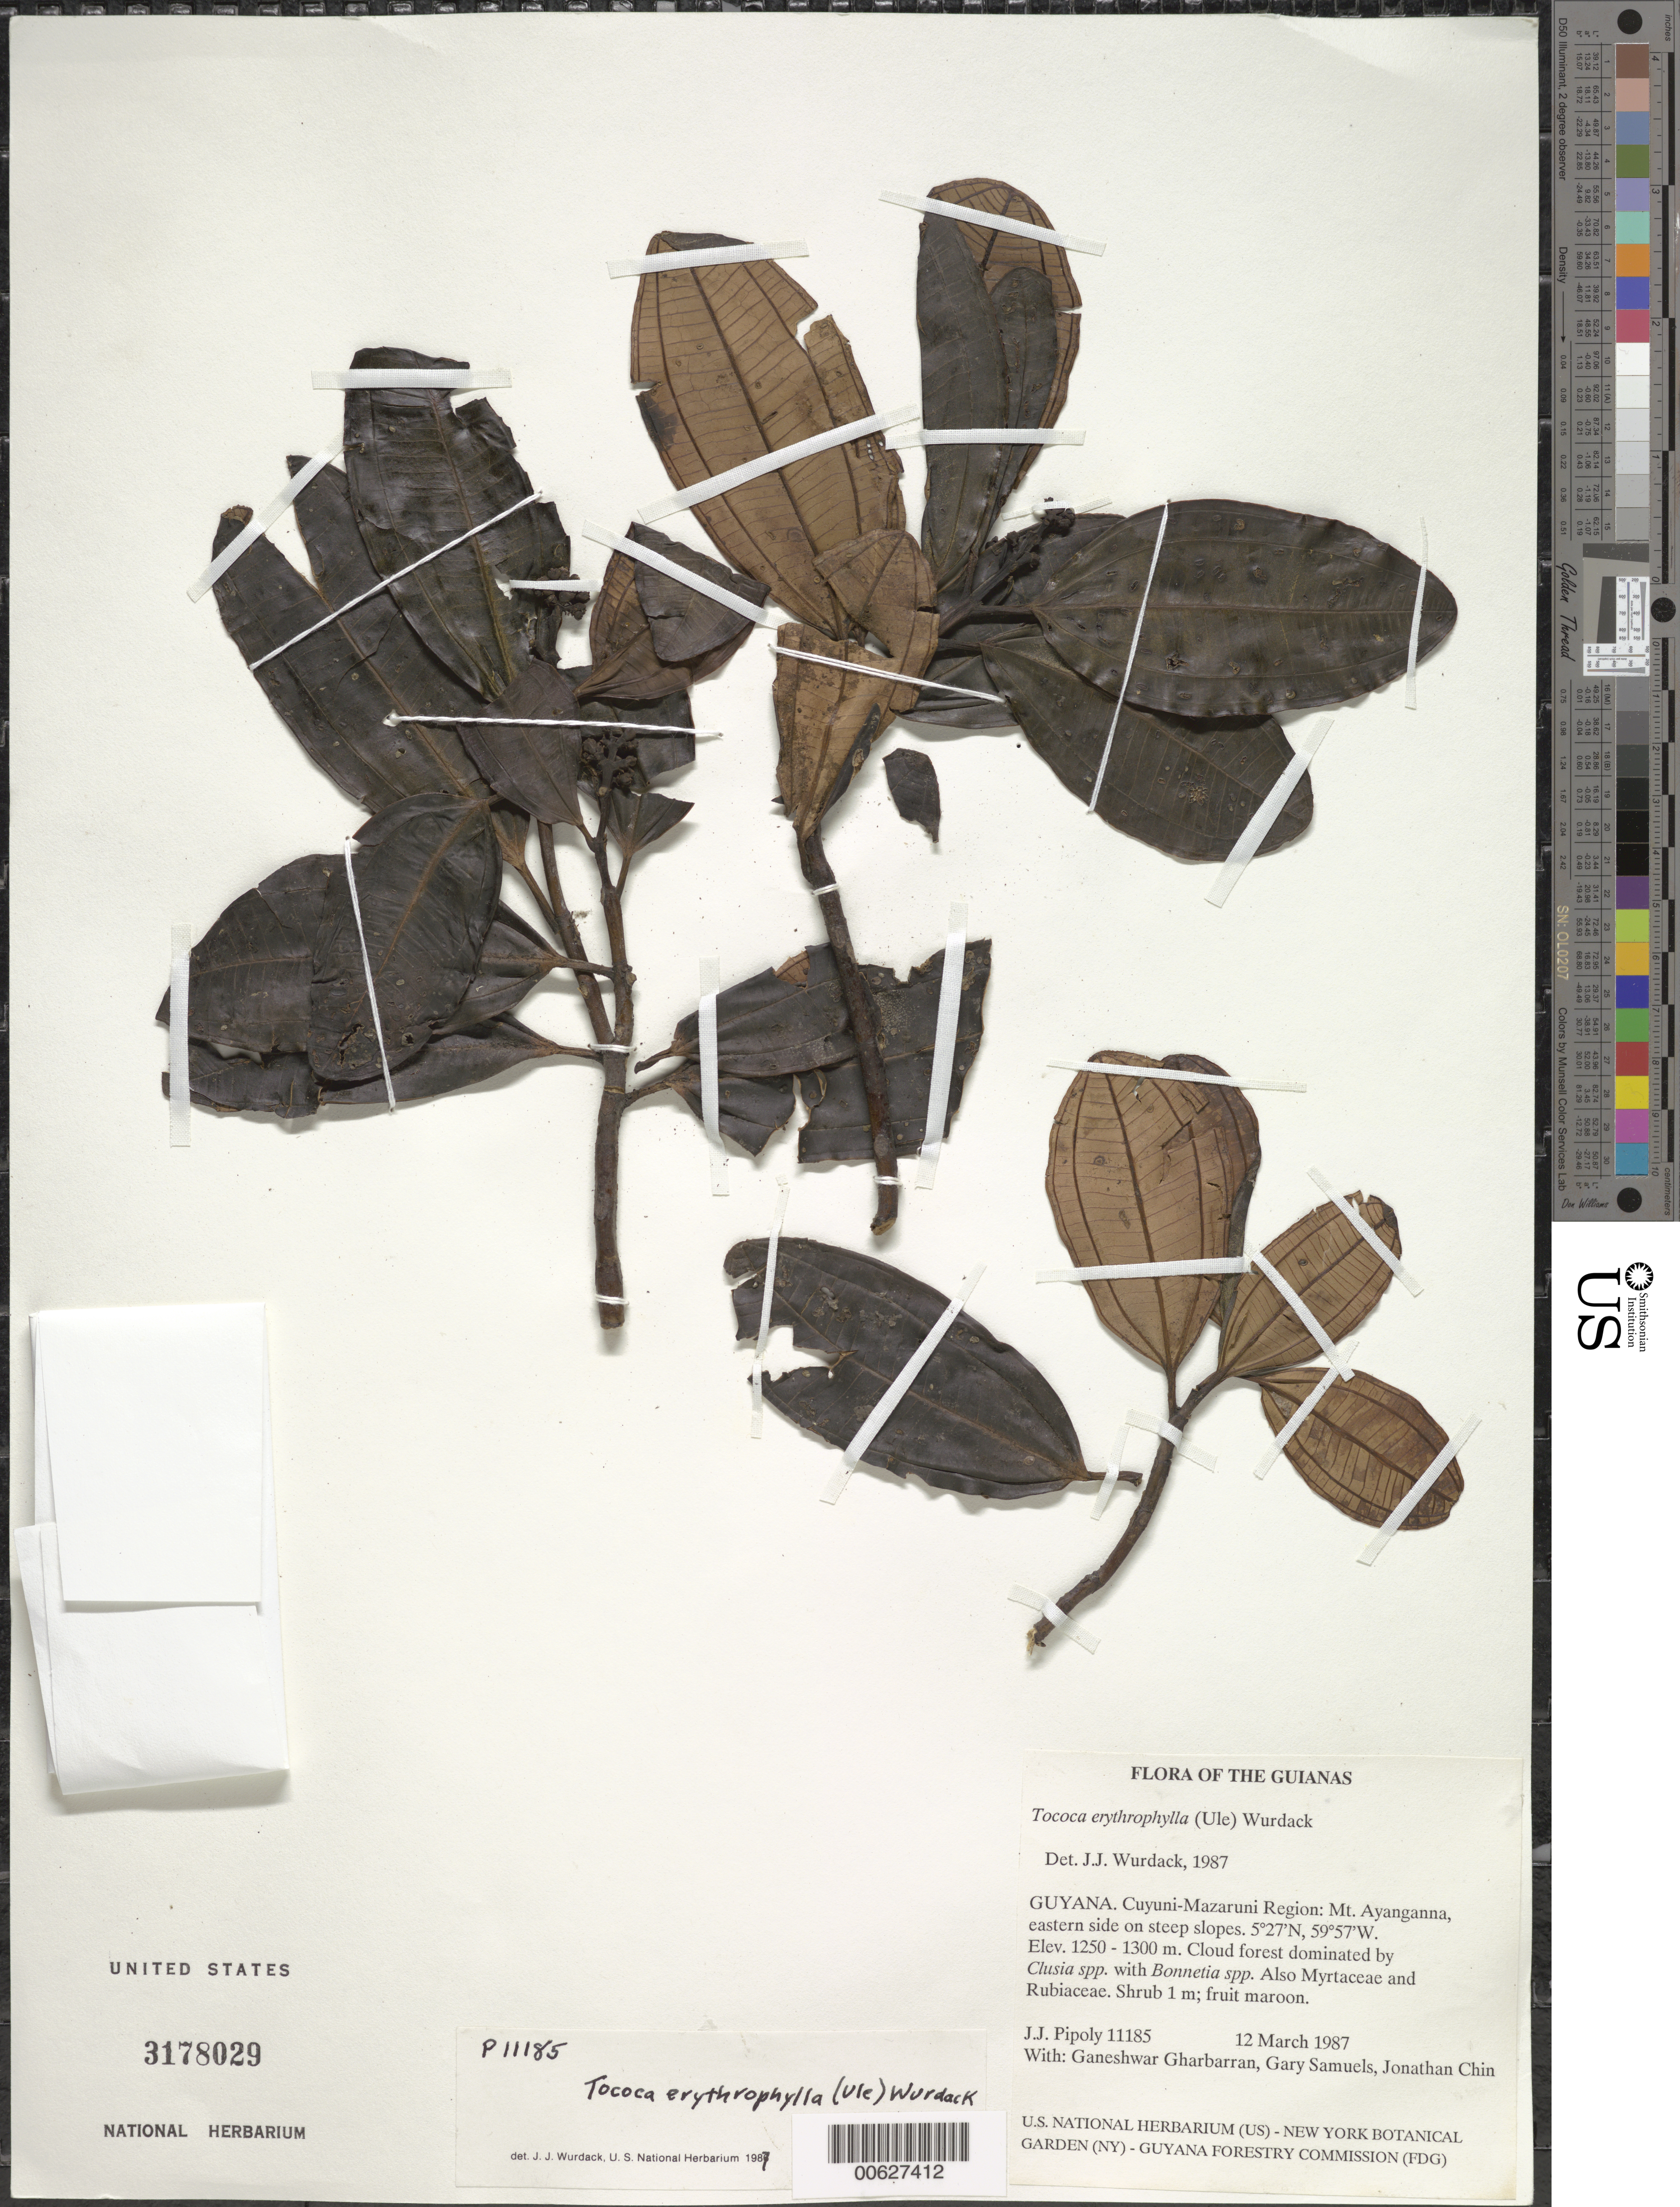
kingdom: Plantae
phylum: Tracheophyta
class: Magnoliopsida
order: Myrtales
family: Melastomataceae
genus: Tococa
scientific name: Tococa erythrophylla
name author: (Ule) Wurdack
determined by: Wurdack, John J., (US), US (UNITED STATES)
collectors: J. J. Pipoly, G. Gharbarran, G. Samuels & J. Chin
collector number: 11185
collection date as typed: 12 March 1987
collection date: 1987-03-12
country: Guyana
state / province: Cuyuni-Mazaruni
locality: Mt. Ayanganna, eastern side on steep slopes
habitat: Cloud forest dominants Clusia spp. with Bonnetia spp. Also Myrtaceae and Rubiaceae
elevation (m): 1250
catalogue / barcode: US 3178029